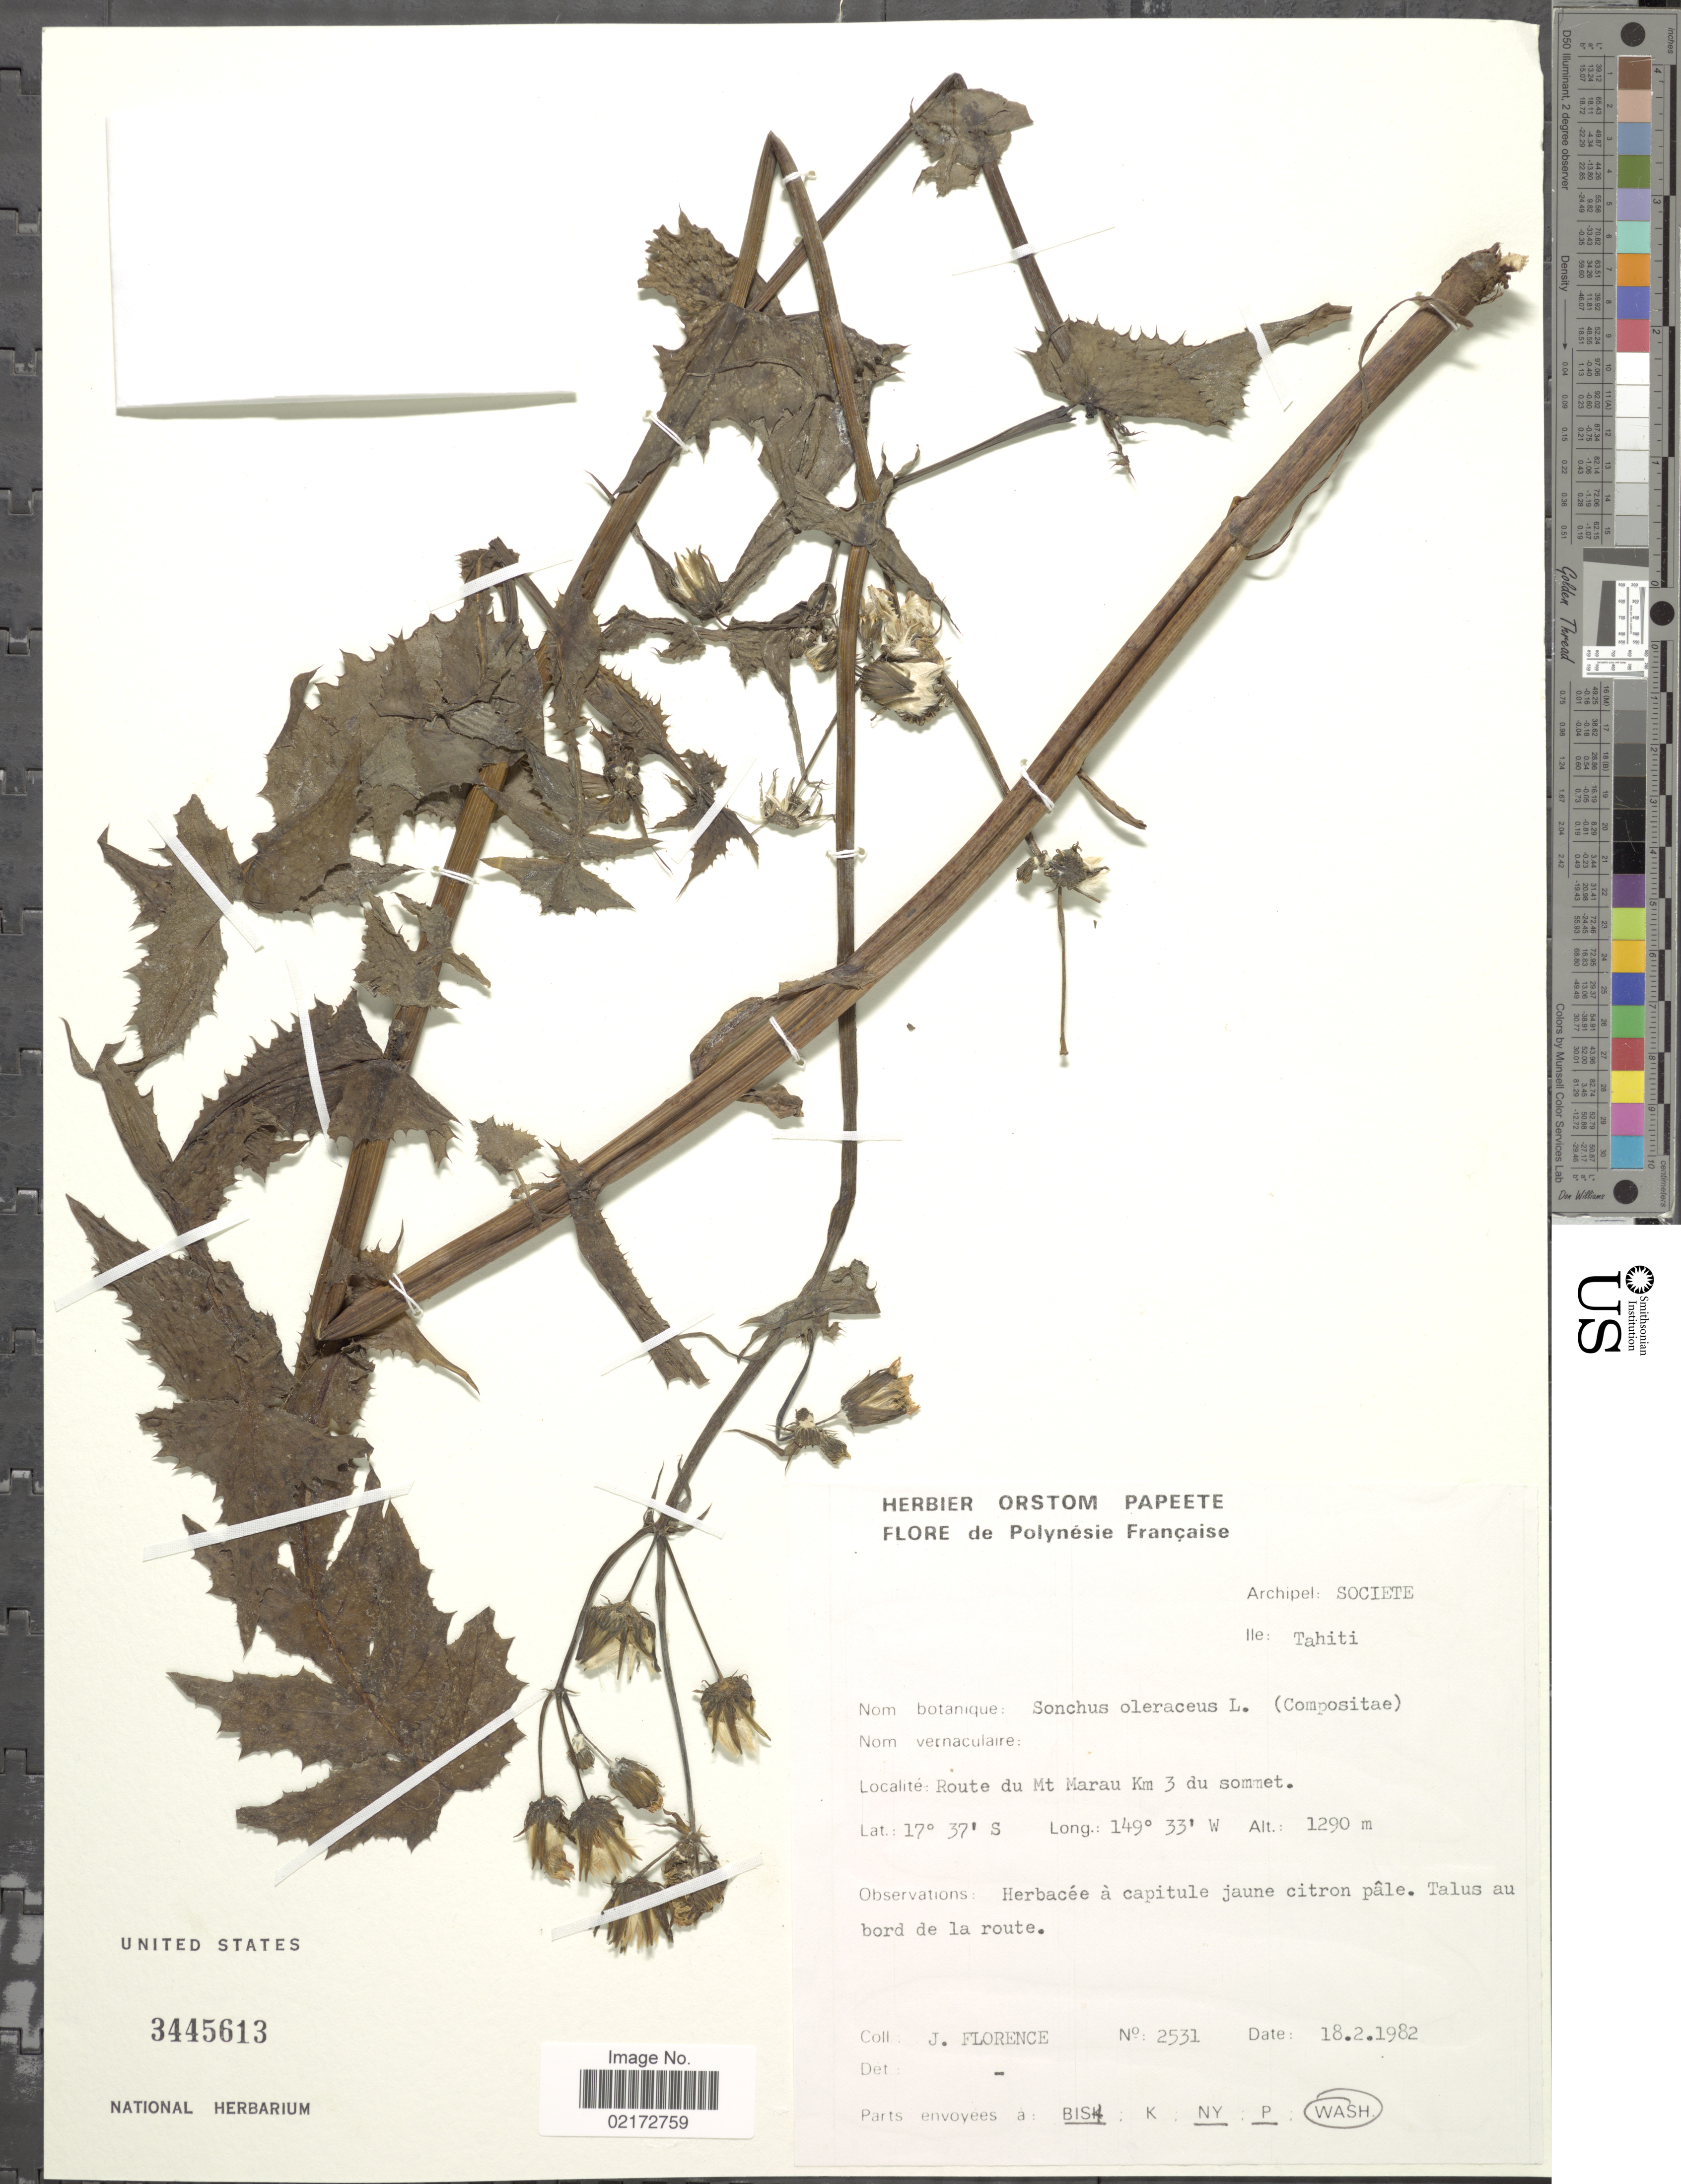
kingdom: Plantae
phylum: Tracheophyta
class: Magnoliopsida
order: Asterales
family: Asteraceae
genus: Sonchus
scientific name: Sonchus oleraceus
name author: L.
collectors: J. Florence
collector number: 2531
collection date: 1982-02-18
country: French Polynesia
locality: Archipel: Societe. Ile: Tahiti. Route du Mt Marau Km 3 du sommet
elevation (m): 1290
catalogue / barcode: US 3445613